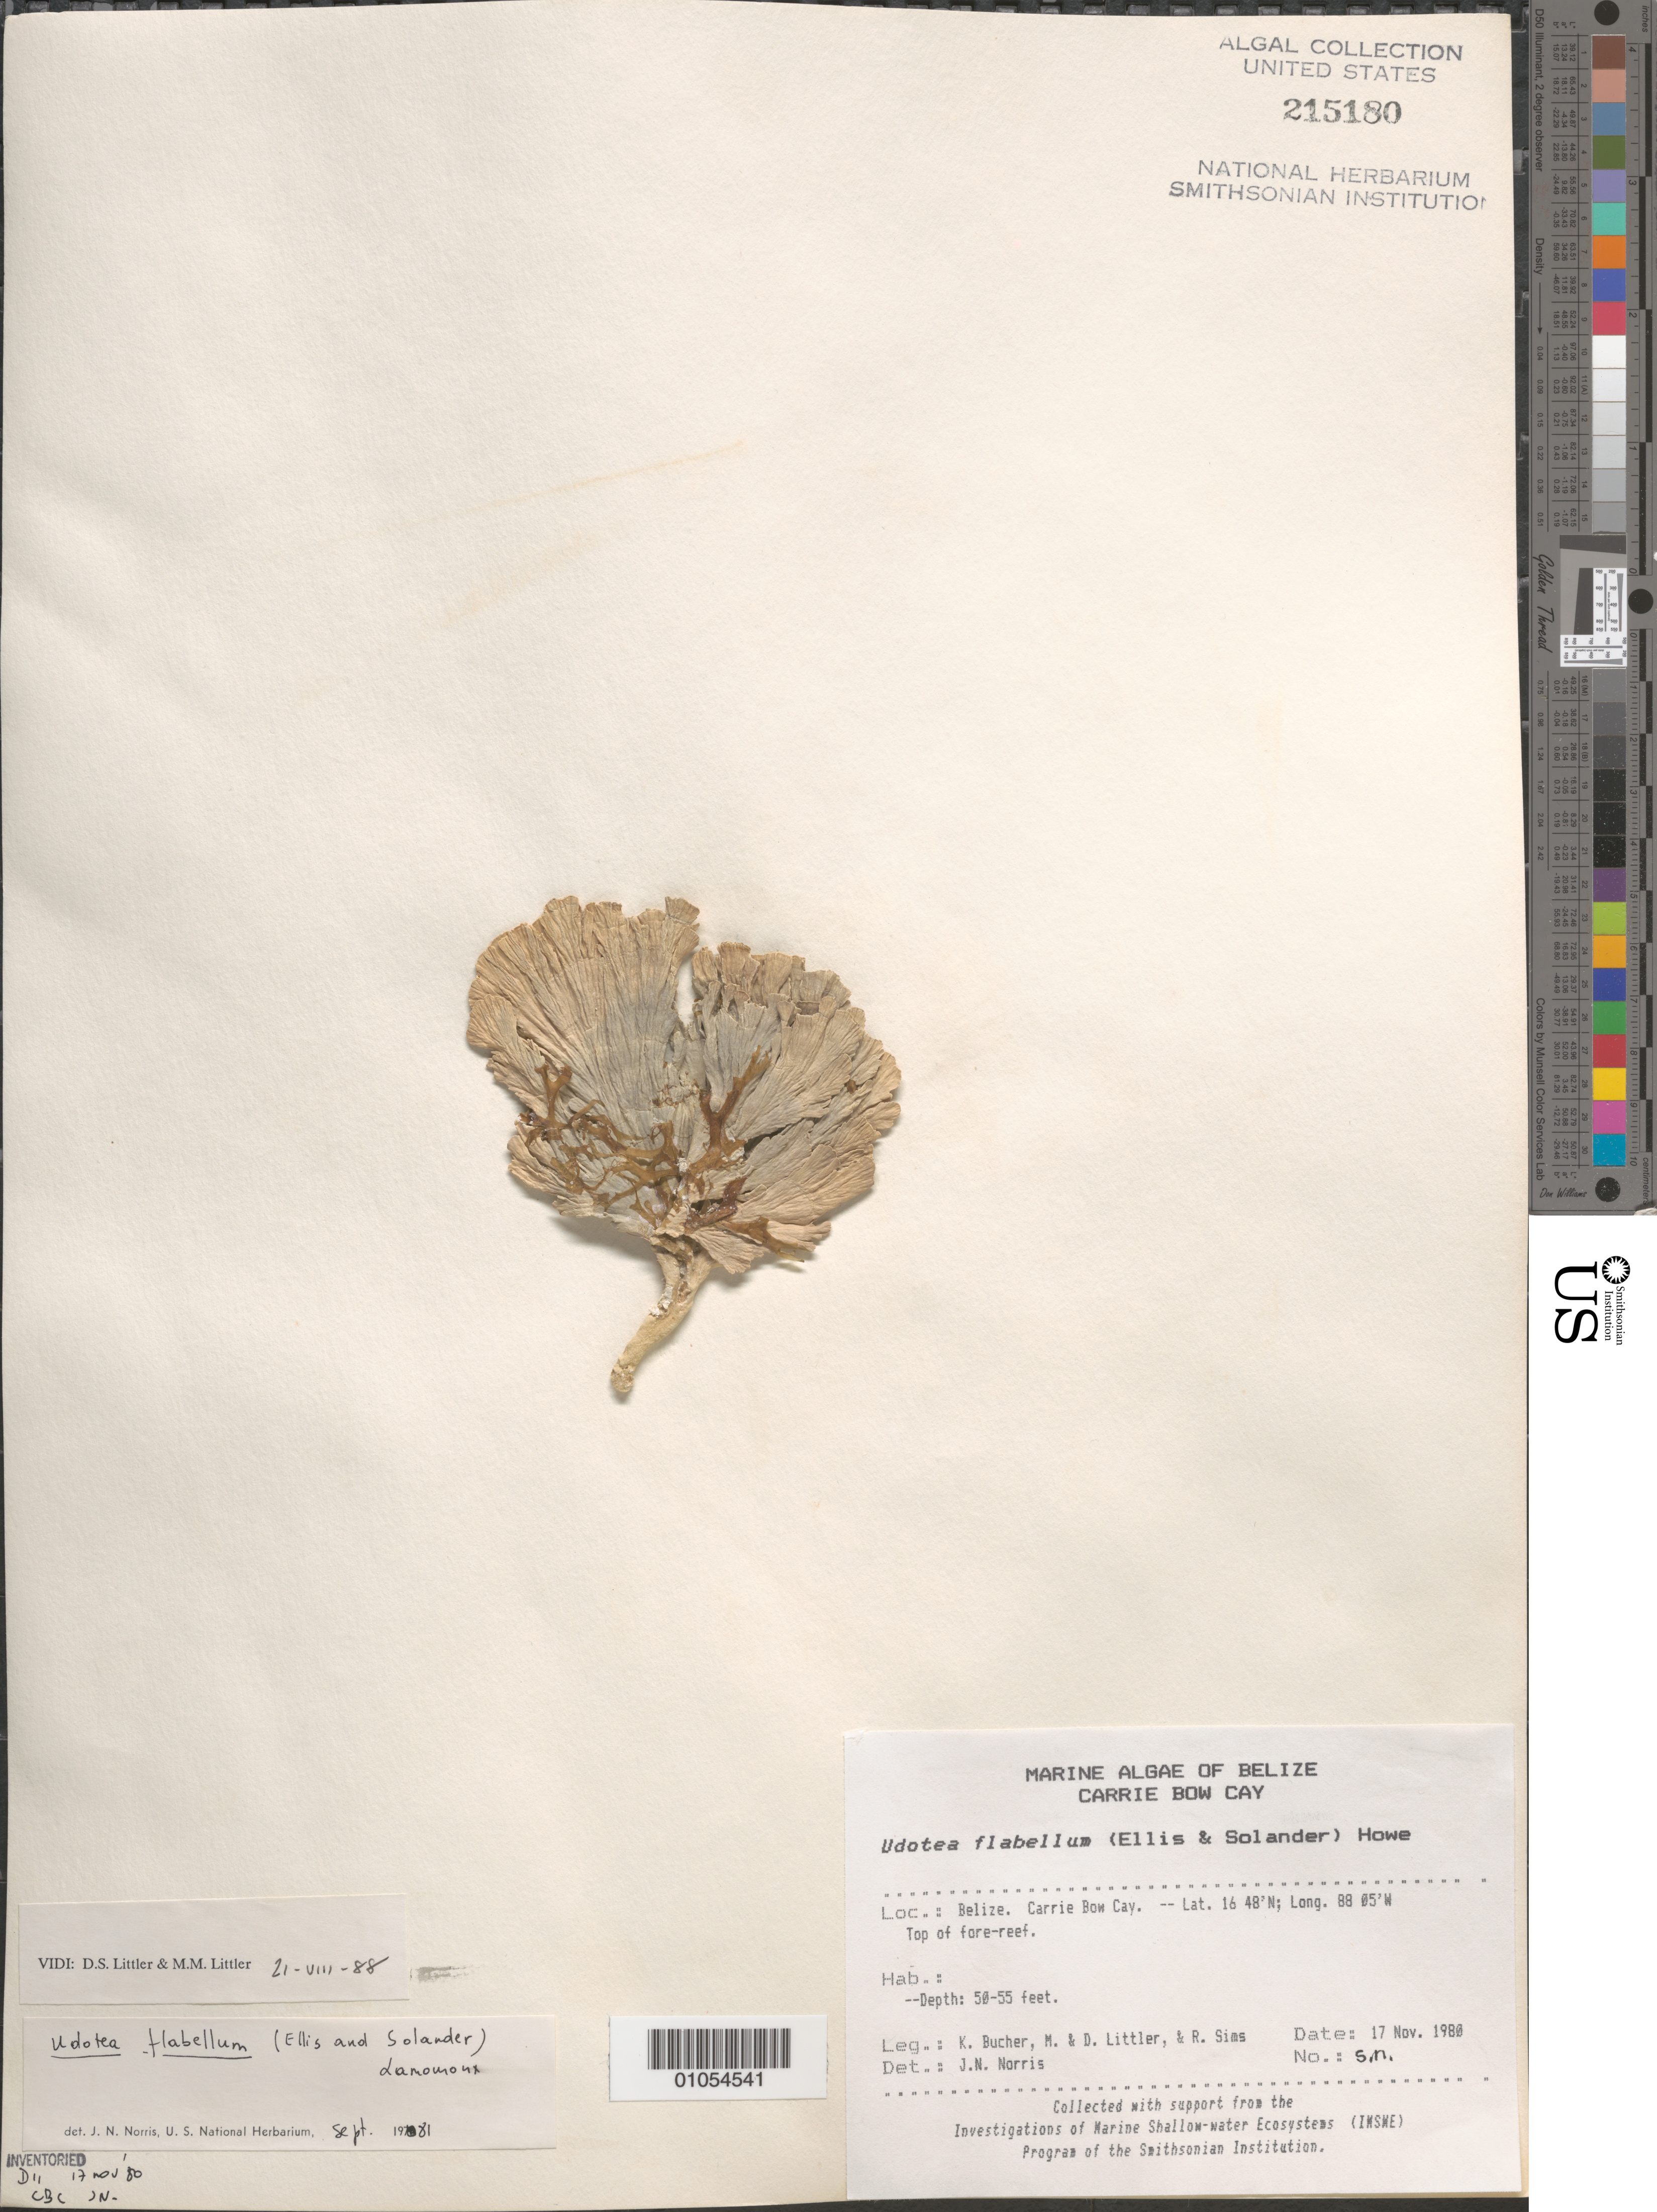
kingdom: Plantae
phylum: Chlorophyta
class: Ulvophyceae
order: Bryopsidales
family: Udoteaceae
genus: Udotea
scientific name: Udotea flabellum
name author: (J. Ellis & Sol.) M. Howe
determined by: Norris, James N.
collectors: K. E. Bucher, M. M. Littler, D. S. Littler & R. H. Sims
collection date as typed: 17 Nov 1980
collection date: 1980-11-17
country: Belize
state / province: Stann Creek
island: Carrie Bow Cay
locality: Top of fore reef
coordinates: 16 48'N, 88 05'W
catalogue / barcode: US 215180